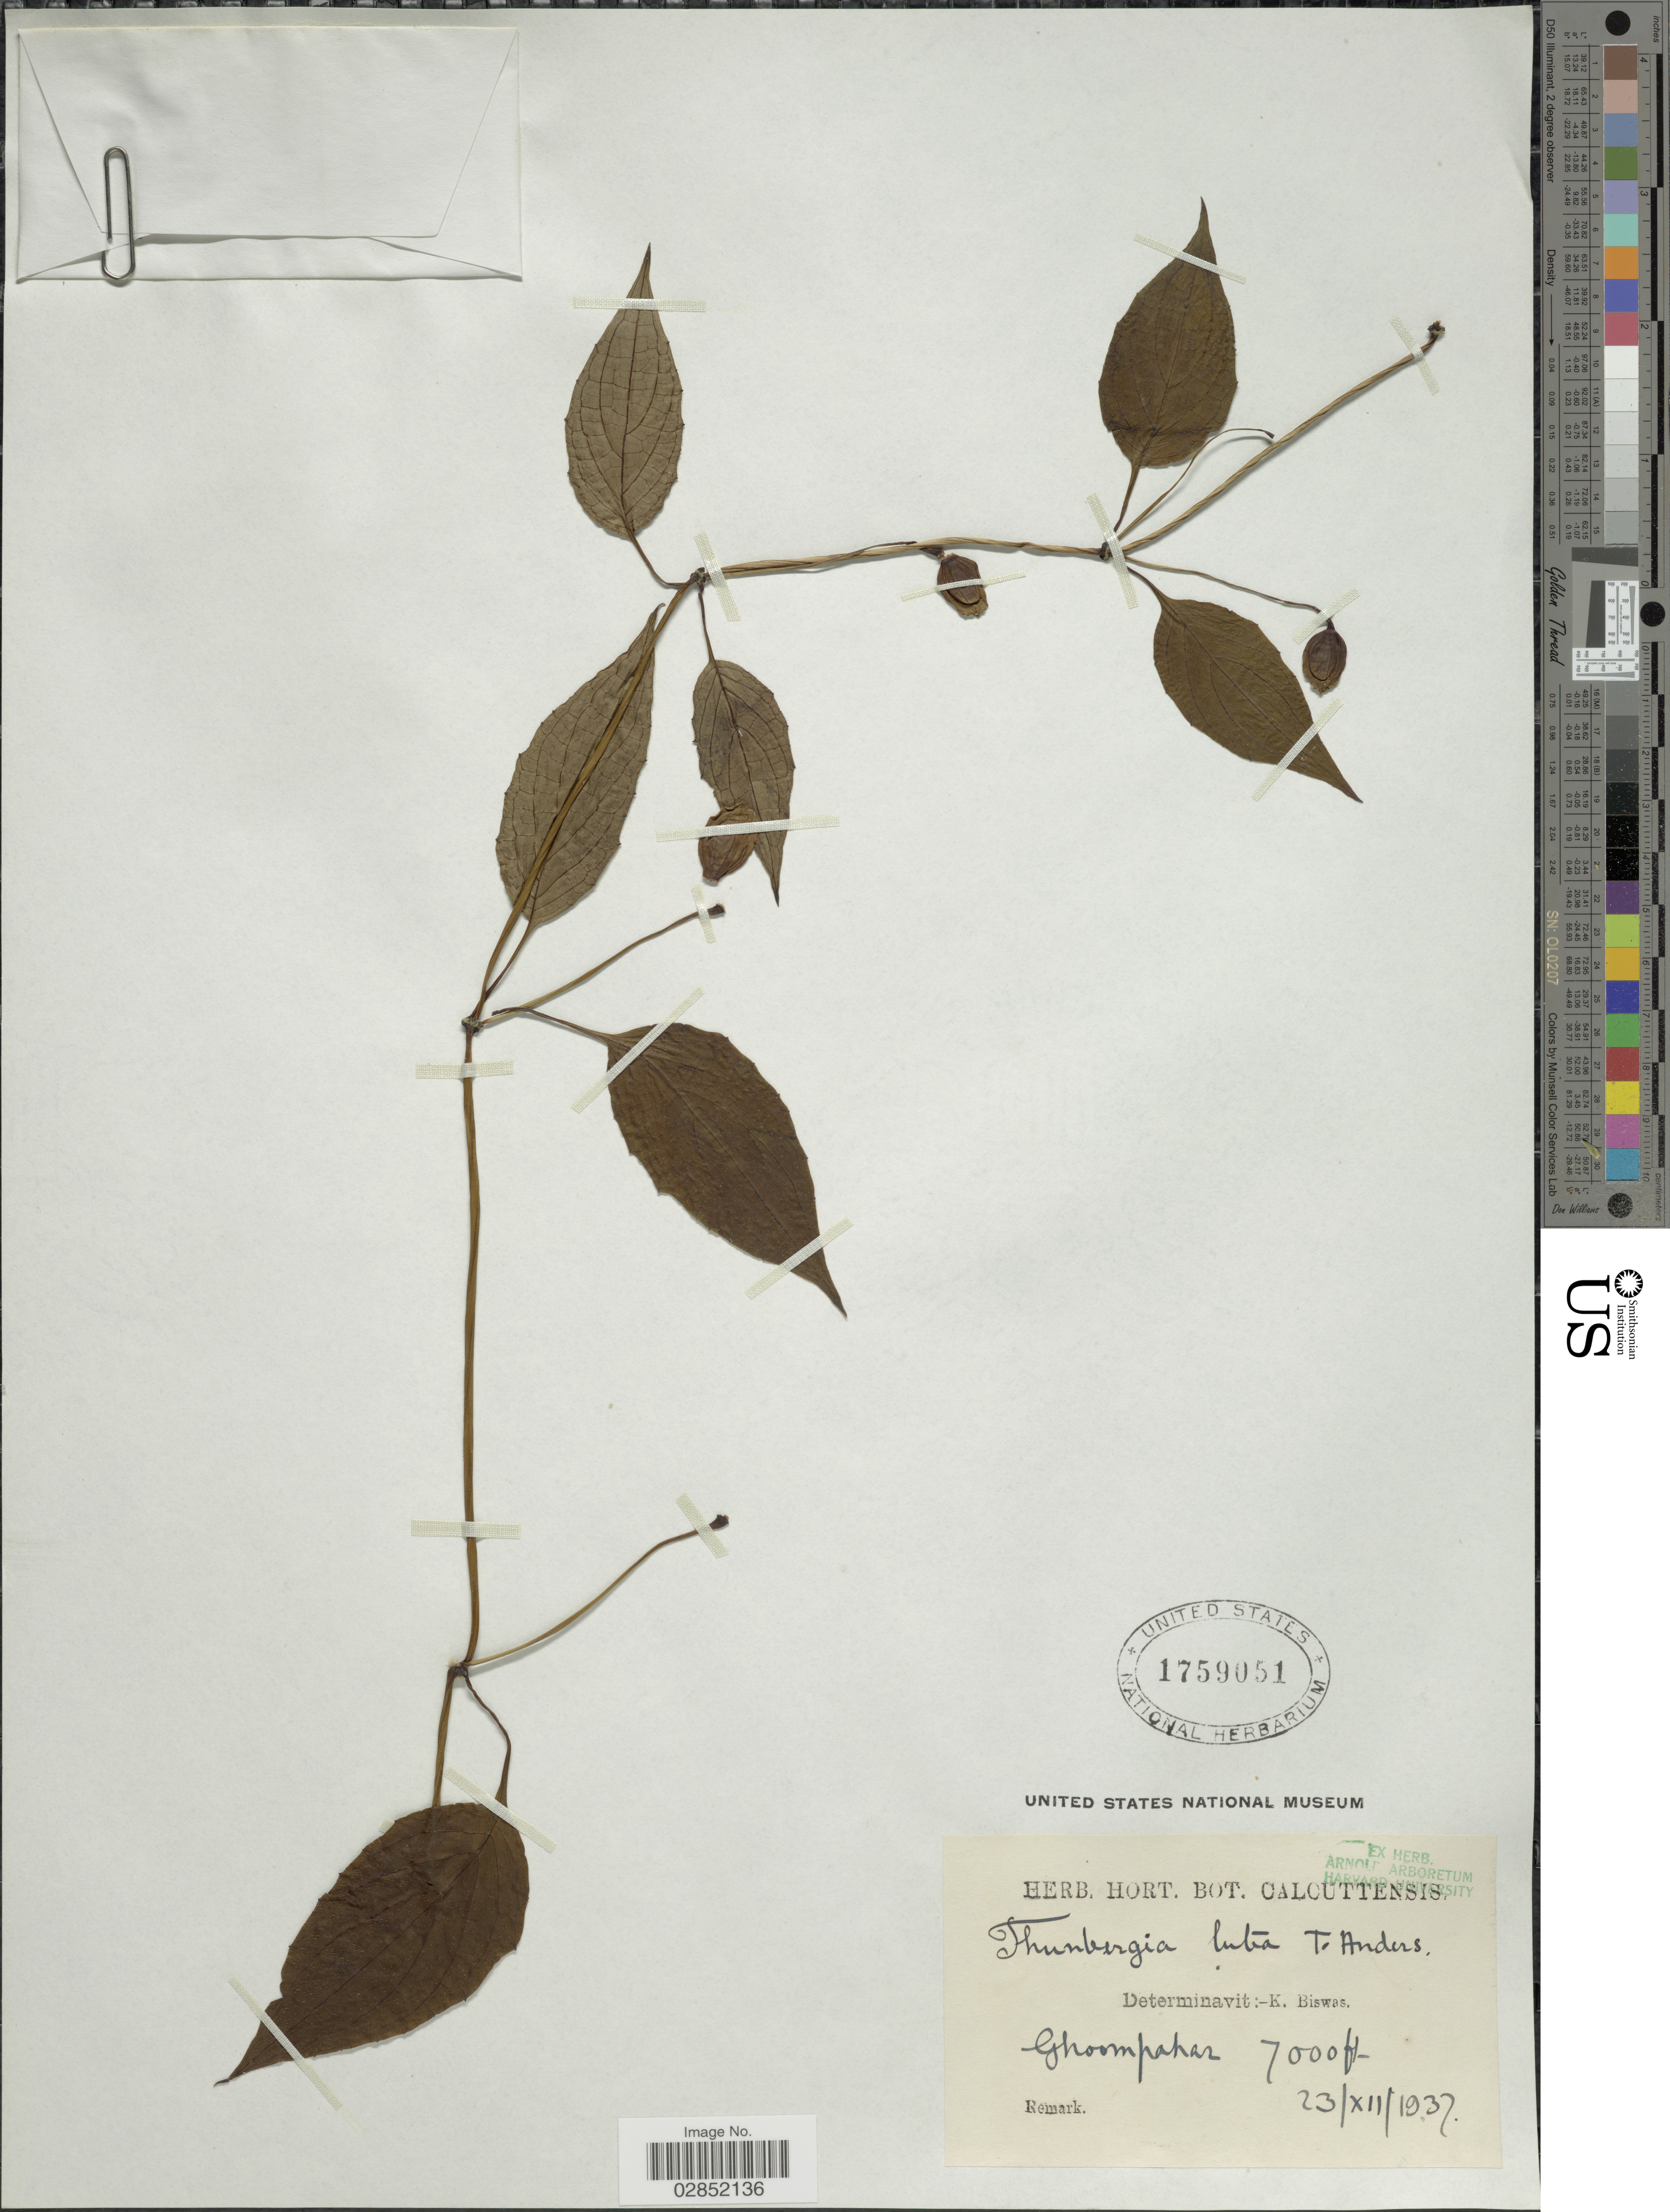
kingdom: Plantae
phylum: Tracheophyta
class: Magnoliopsida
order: Lamiales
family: Acanthaceae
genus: Thunbergia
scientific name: Thunbergia coccinea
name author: Wall.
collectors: ex Herb. Hort. Bot. Calcuttensis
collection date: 1937-12-23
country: India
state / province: West Bengal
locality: Ghoompahar.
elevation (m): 2134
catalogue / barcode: US 1759051